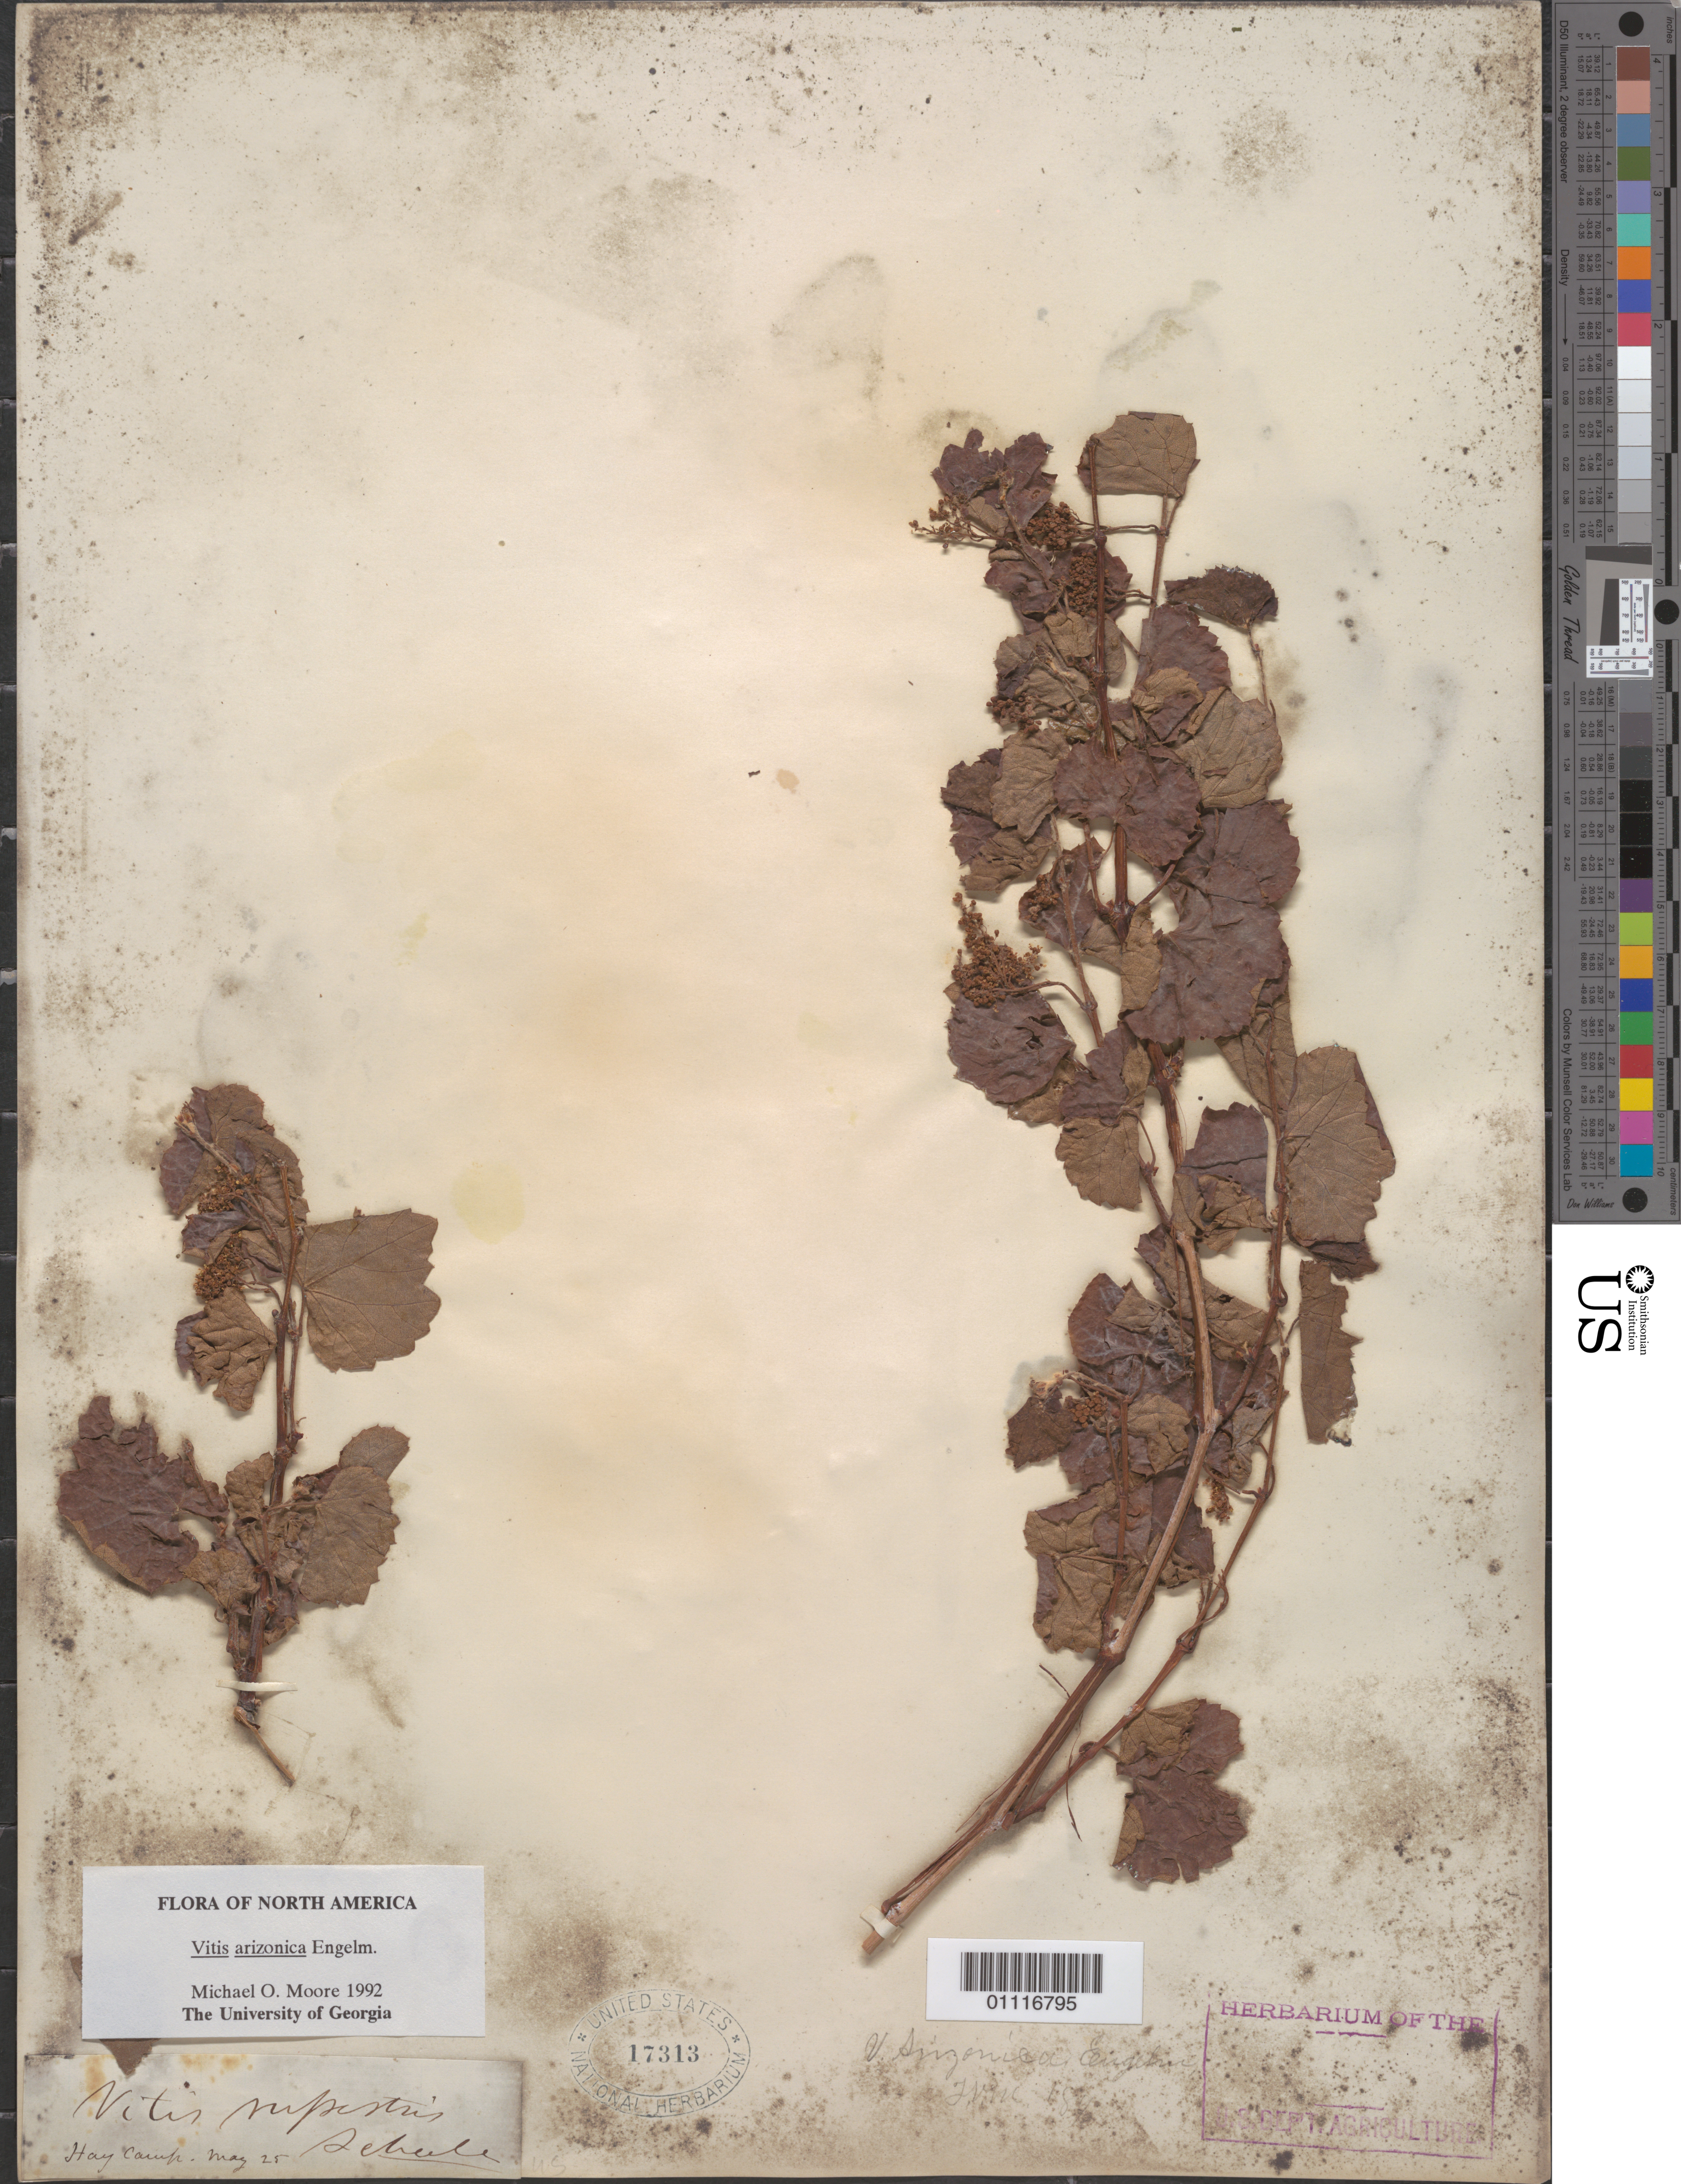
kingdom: Plantae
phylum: Tracheophyta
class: Magnoliopsida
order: Vitales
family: Vitaceae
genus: Vitis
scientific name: Vitis arizonica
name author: Engelm.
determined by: Moore, M. O.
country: United States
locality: Hay Camp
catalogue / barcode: US 17313